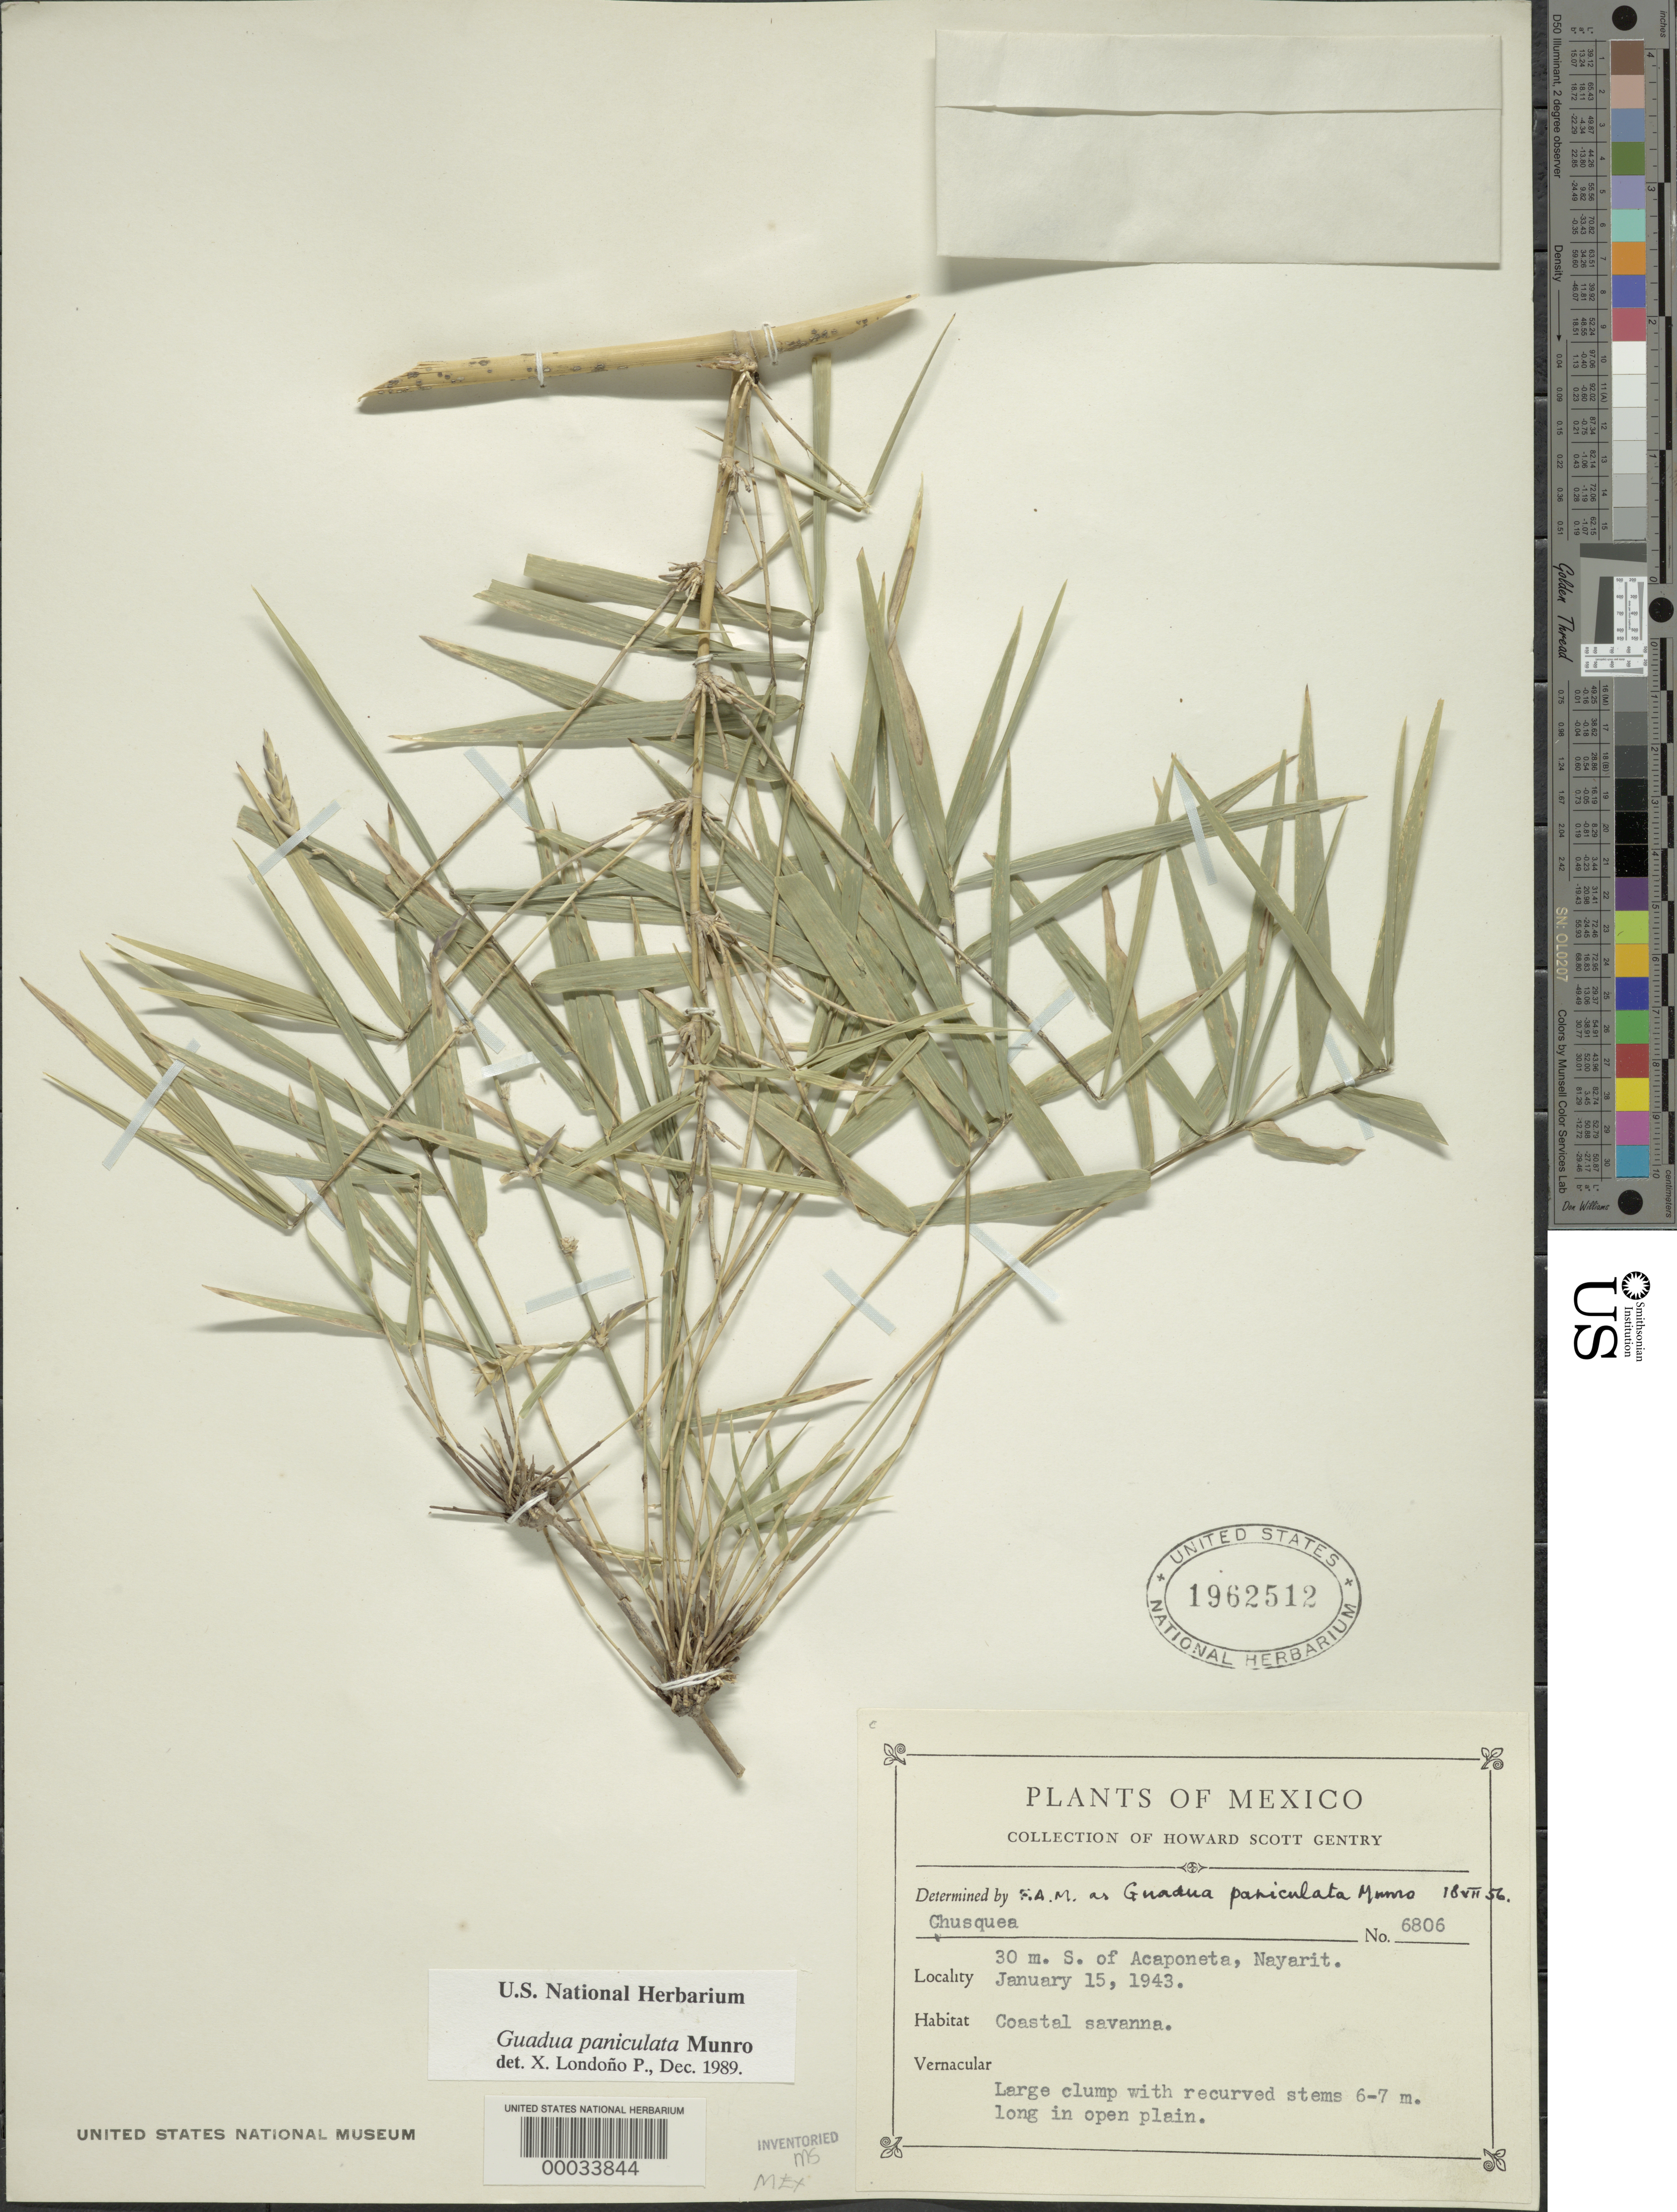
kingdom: Plantae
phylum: Tracheophyta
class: Liliopsida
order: Poales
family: Poaceae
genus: Guadua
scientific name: Guadua refracta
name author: Munro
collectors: H. S. Gentry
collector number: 6806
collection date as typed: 15 Jan 1943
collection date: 1943-01-15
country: Mexico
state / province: Nayarit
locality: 30 mi S of Acaponeta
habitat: Coastal savanna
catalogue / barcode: US 1962512